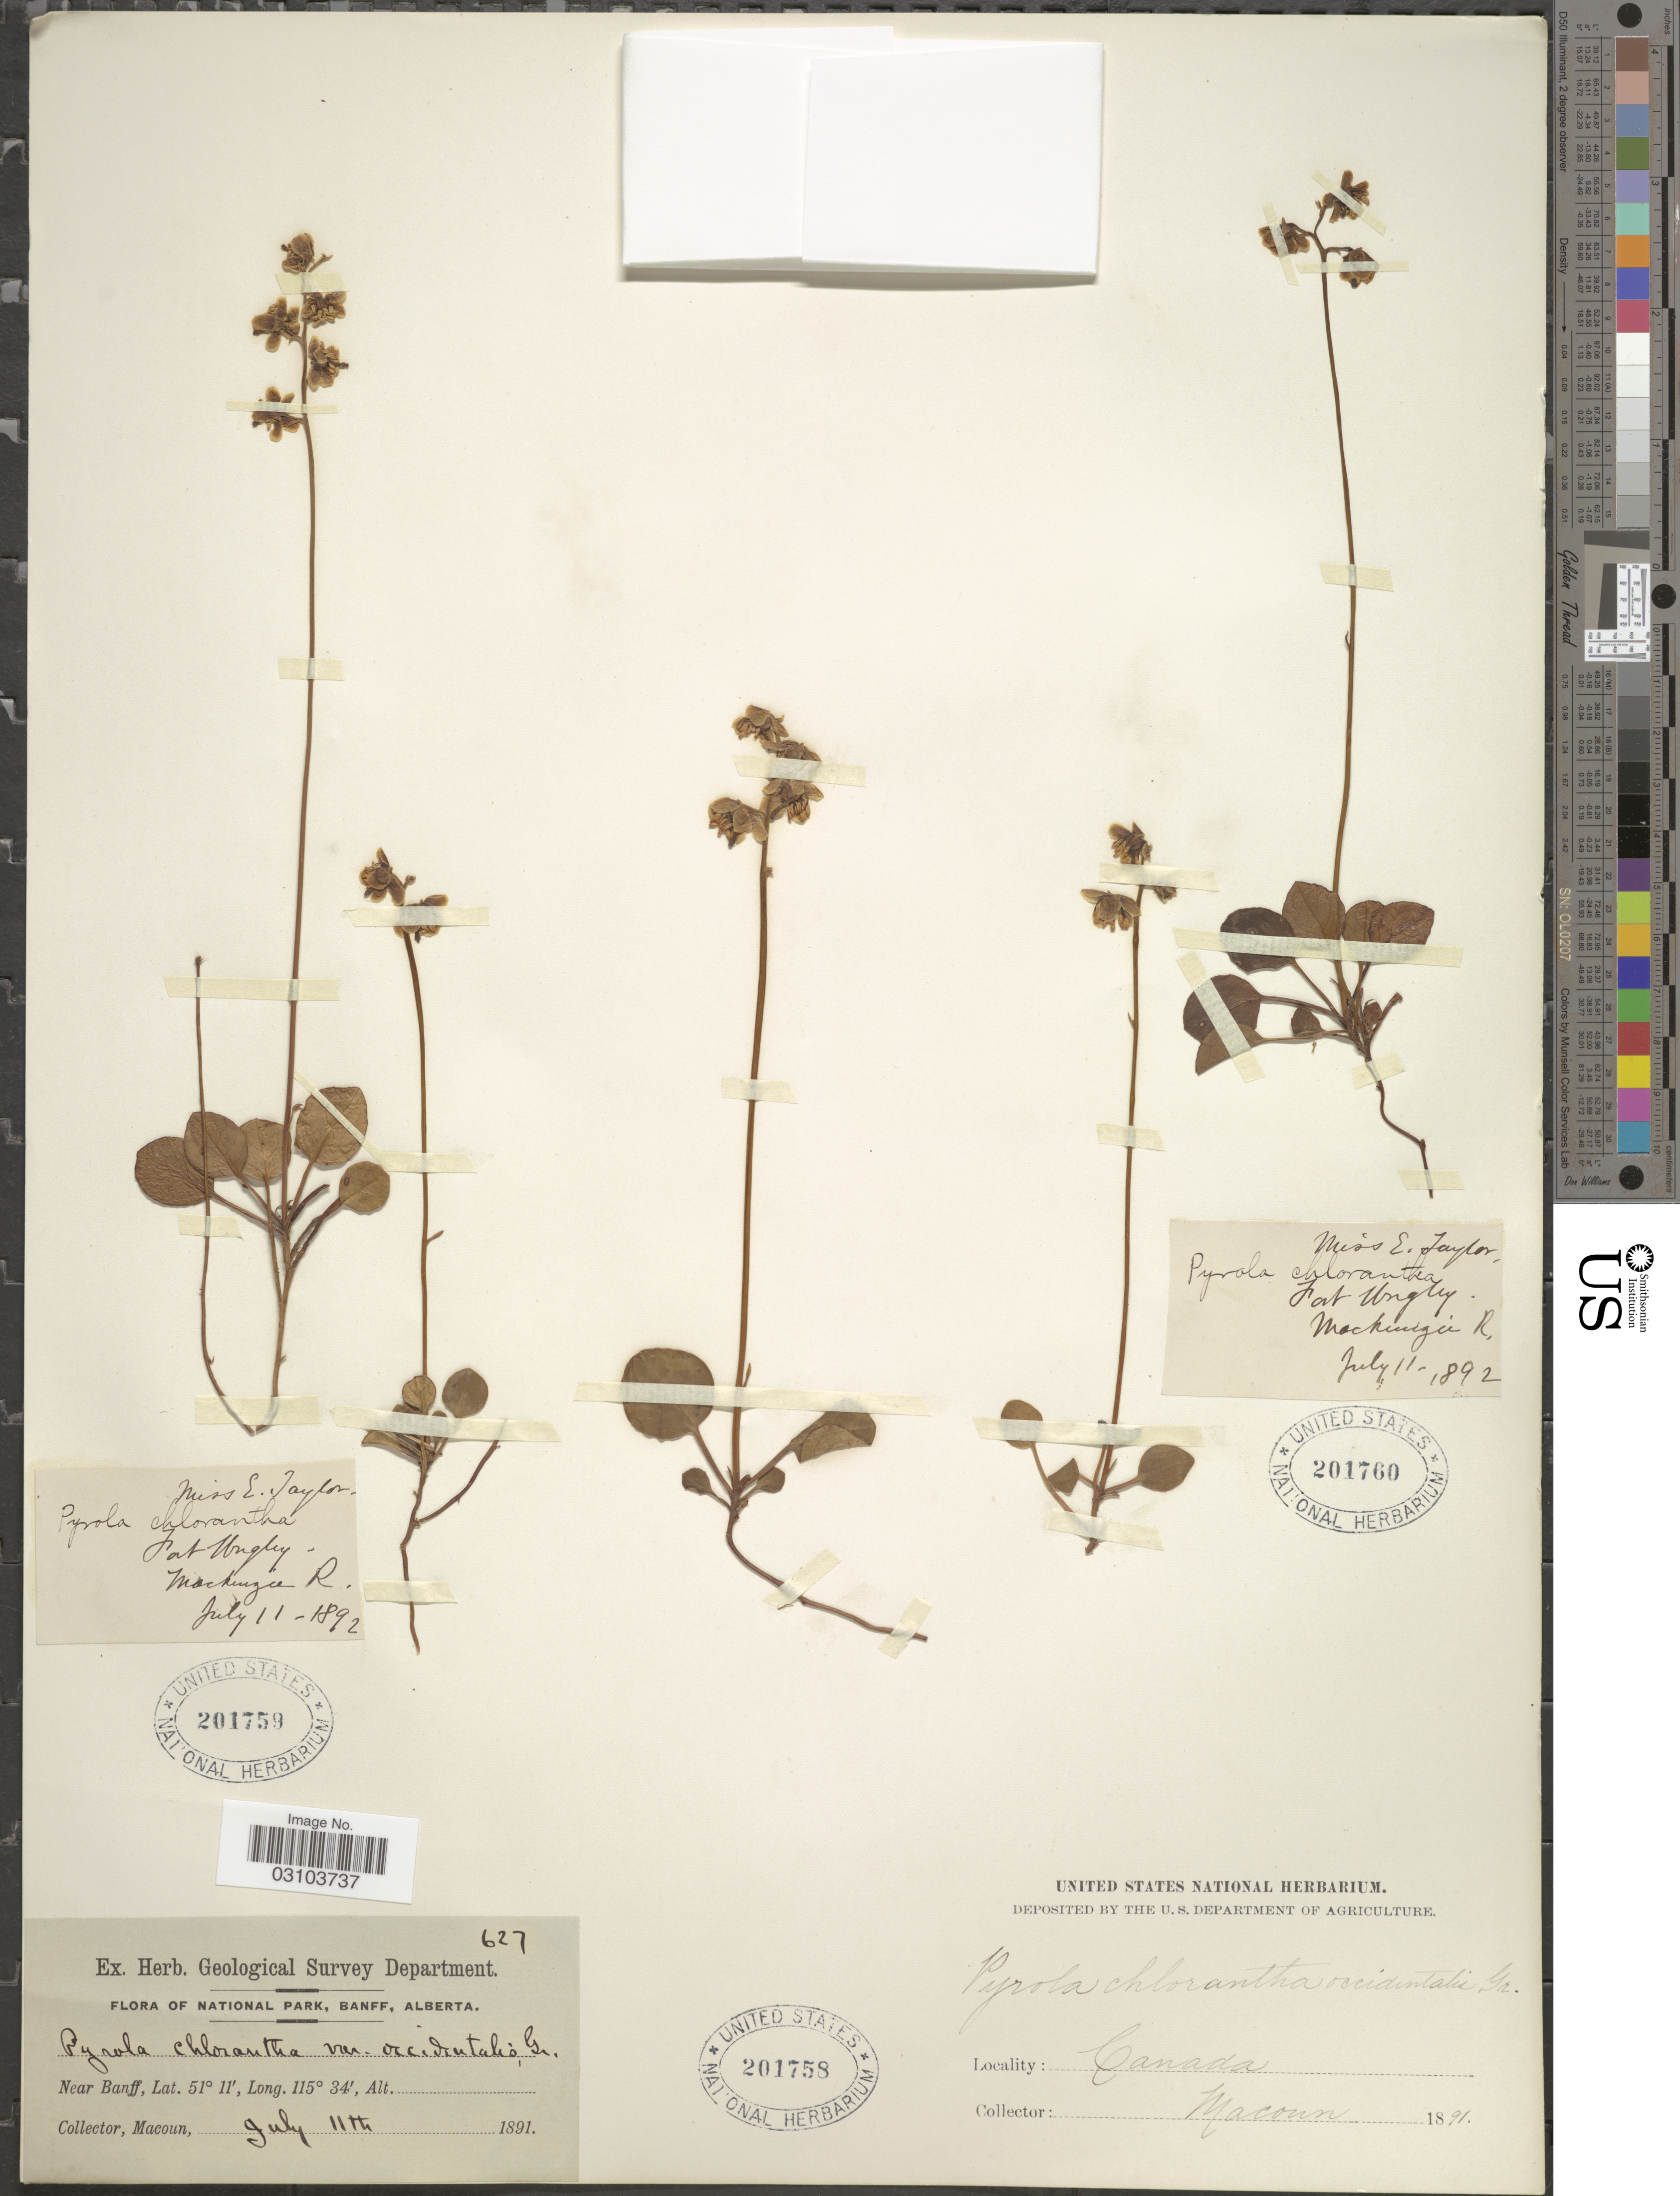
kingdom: Plantae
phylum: Tracheophyta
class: Magnoliopsida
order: Ericales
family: Ericaceae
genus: Pyrola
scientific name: Pyrola chlorantha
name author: Schweigg.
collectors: E. Taylor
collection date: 1892-07-11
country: Canada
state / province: Northwest Territories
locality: Mackenzie R., Port Wrigley.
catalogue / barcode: US 201759-2